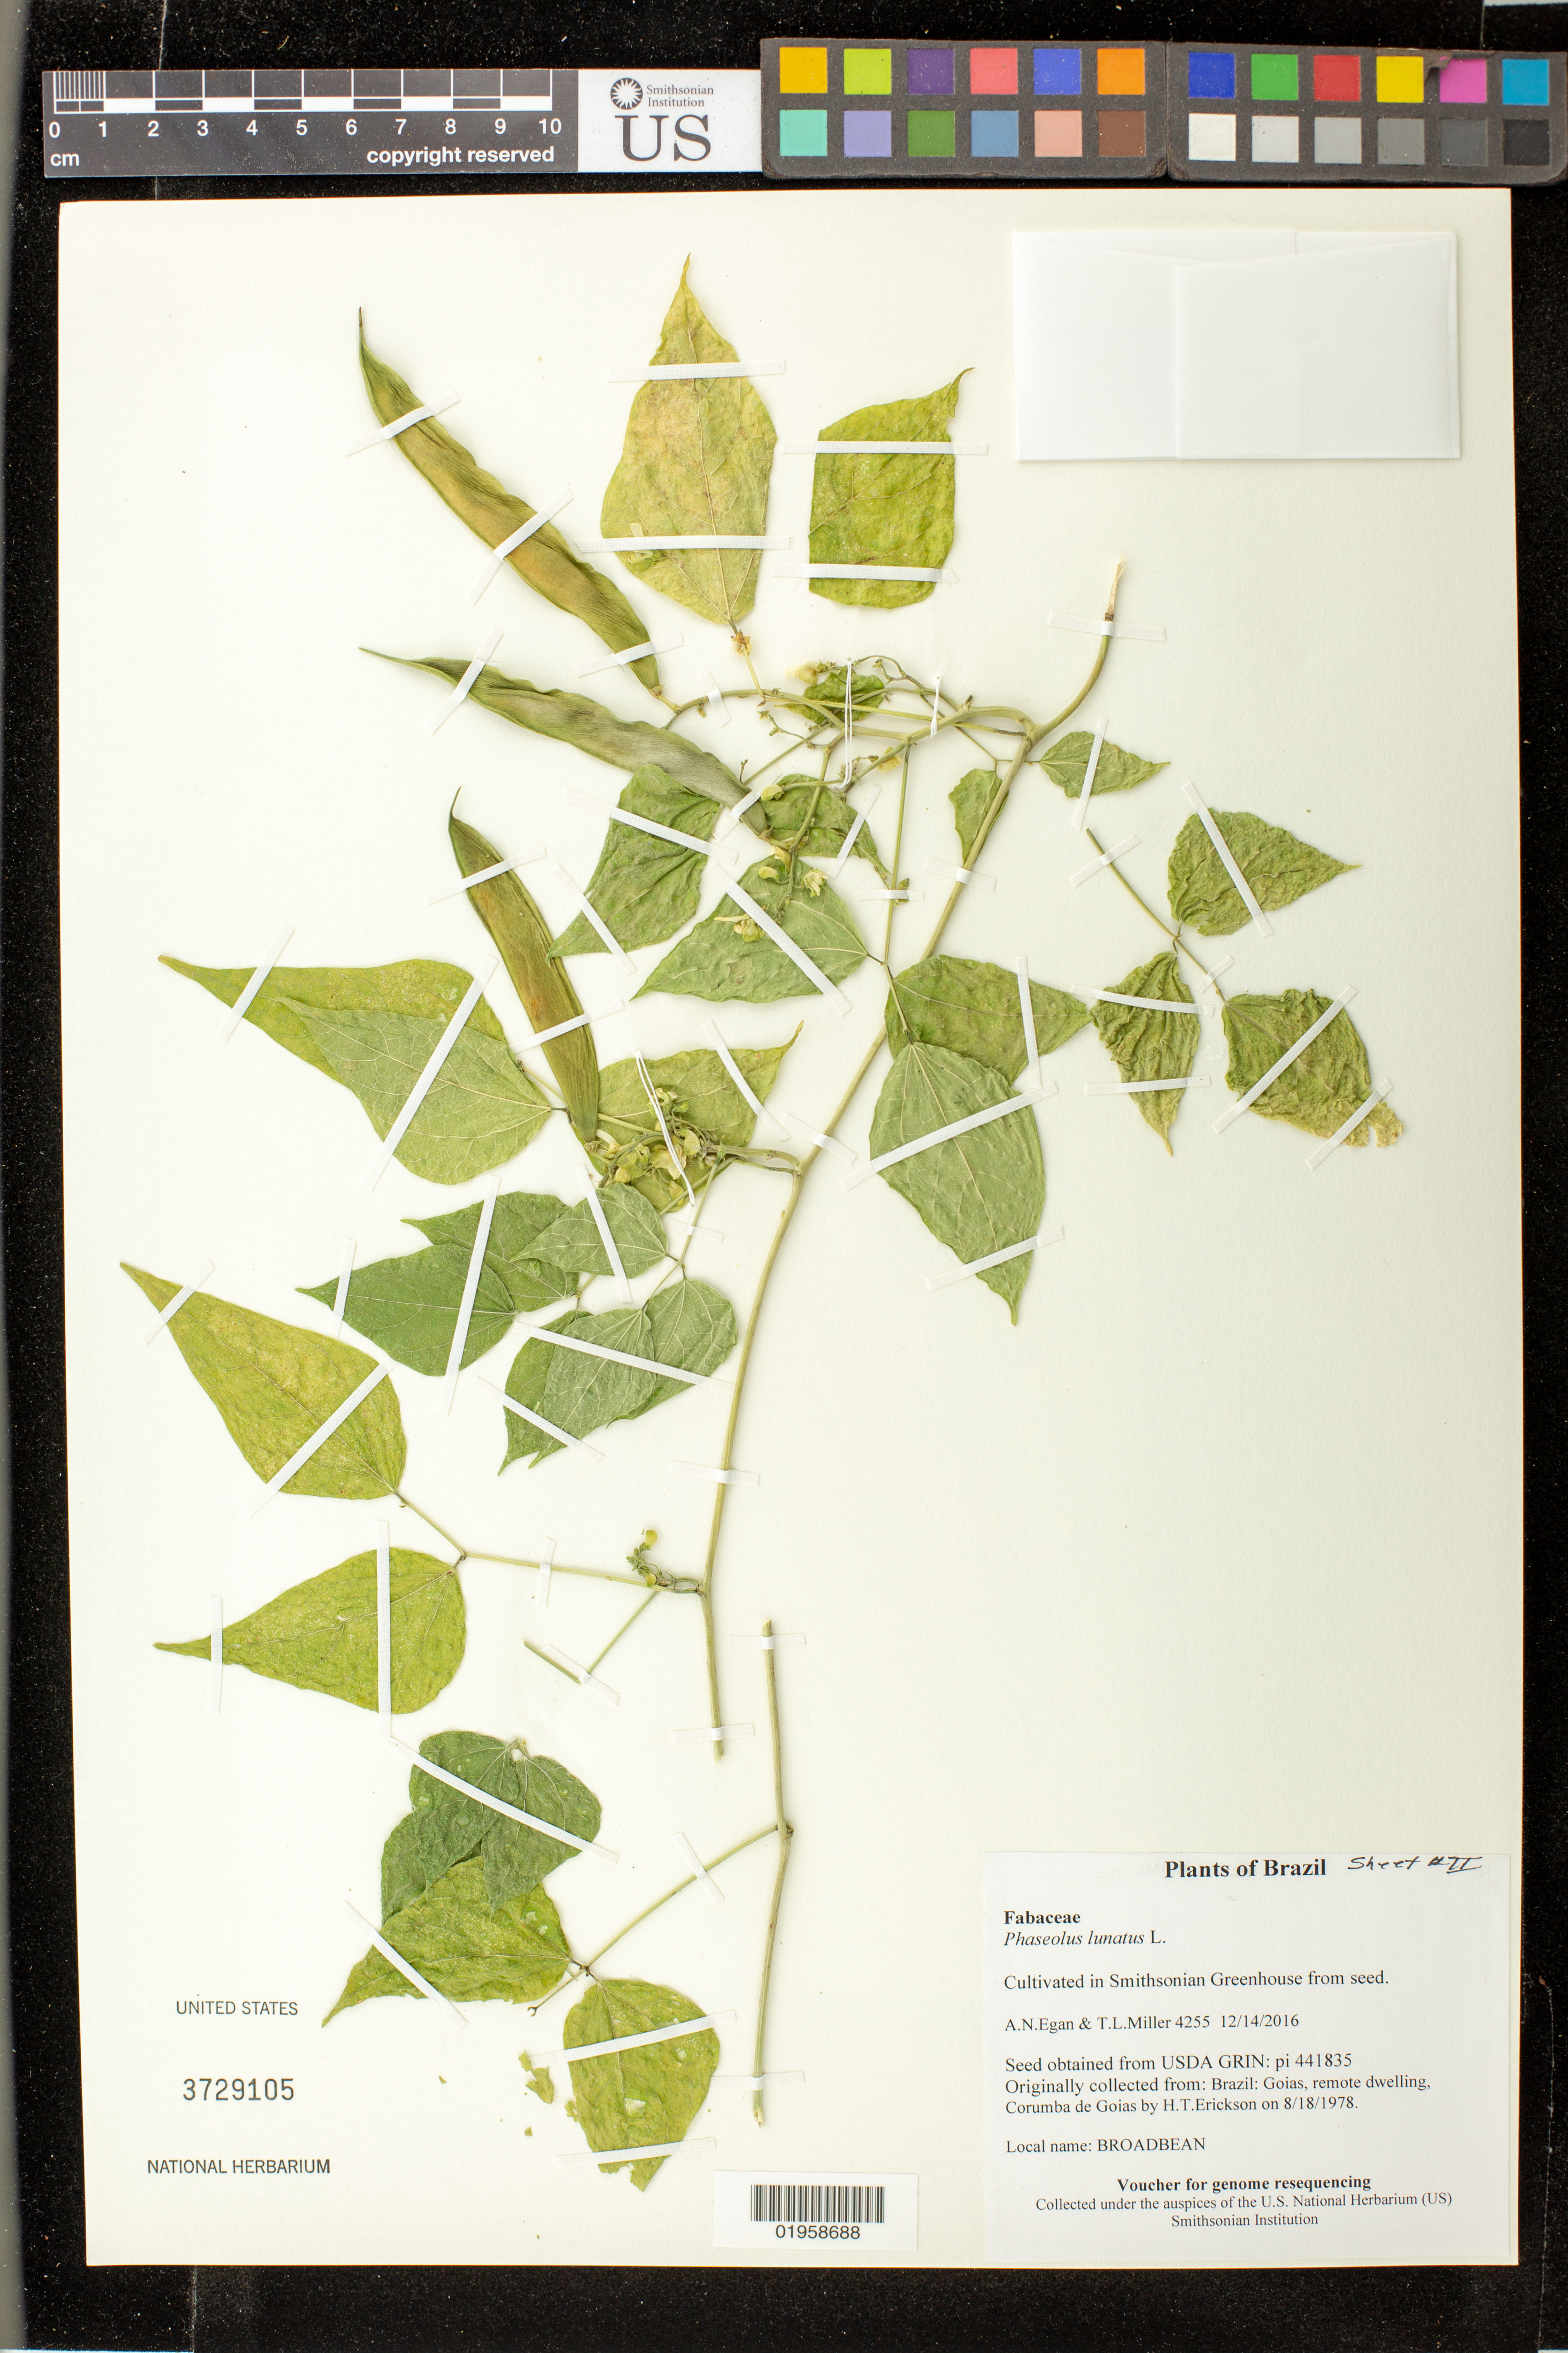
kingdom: Plantae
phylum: Tracheophyta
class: Magnoliopsida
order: Fabales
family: Fabaceae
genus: Phaseolus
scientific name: Phaseolus lunatus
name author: L.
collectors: A. N. Egan & T. L. Miller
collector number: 4255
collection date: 2016-12-14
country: United States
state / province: Maryland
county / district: Prince George's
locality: Smithsonian's Museum Support Ctr; 4210 Suitland Pkwy., NMNH Botany Research Greenhouses. Suitland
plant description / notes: Originally collected in Brazil, Goias, remote dwelling, Corumba de Goias on 1978-08-18. H.T.Erickson (collector); Grown from seed acquired from the USDA's GRIN seed bank.; Broadbean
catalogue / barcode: US 3729105